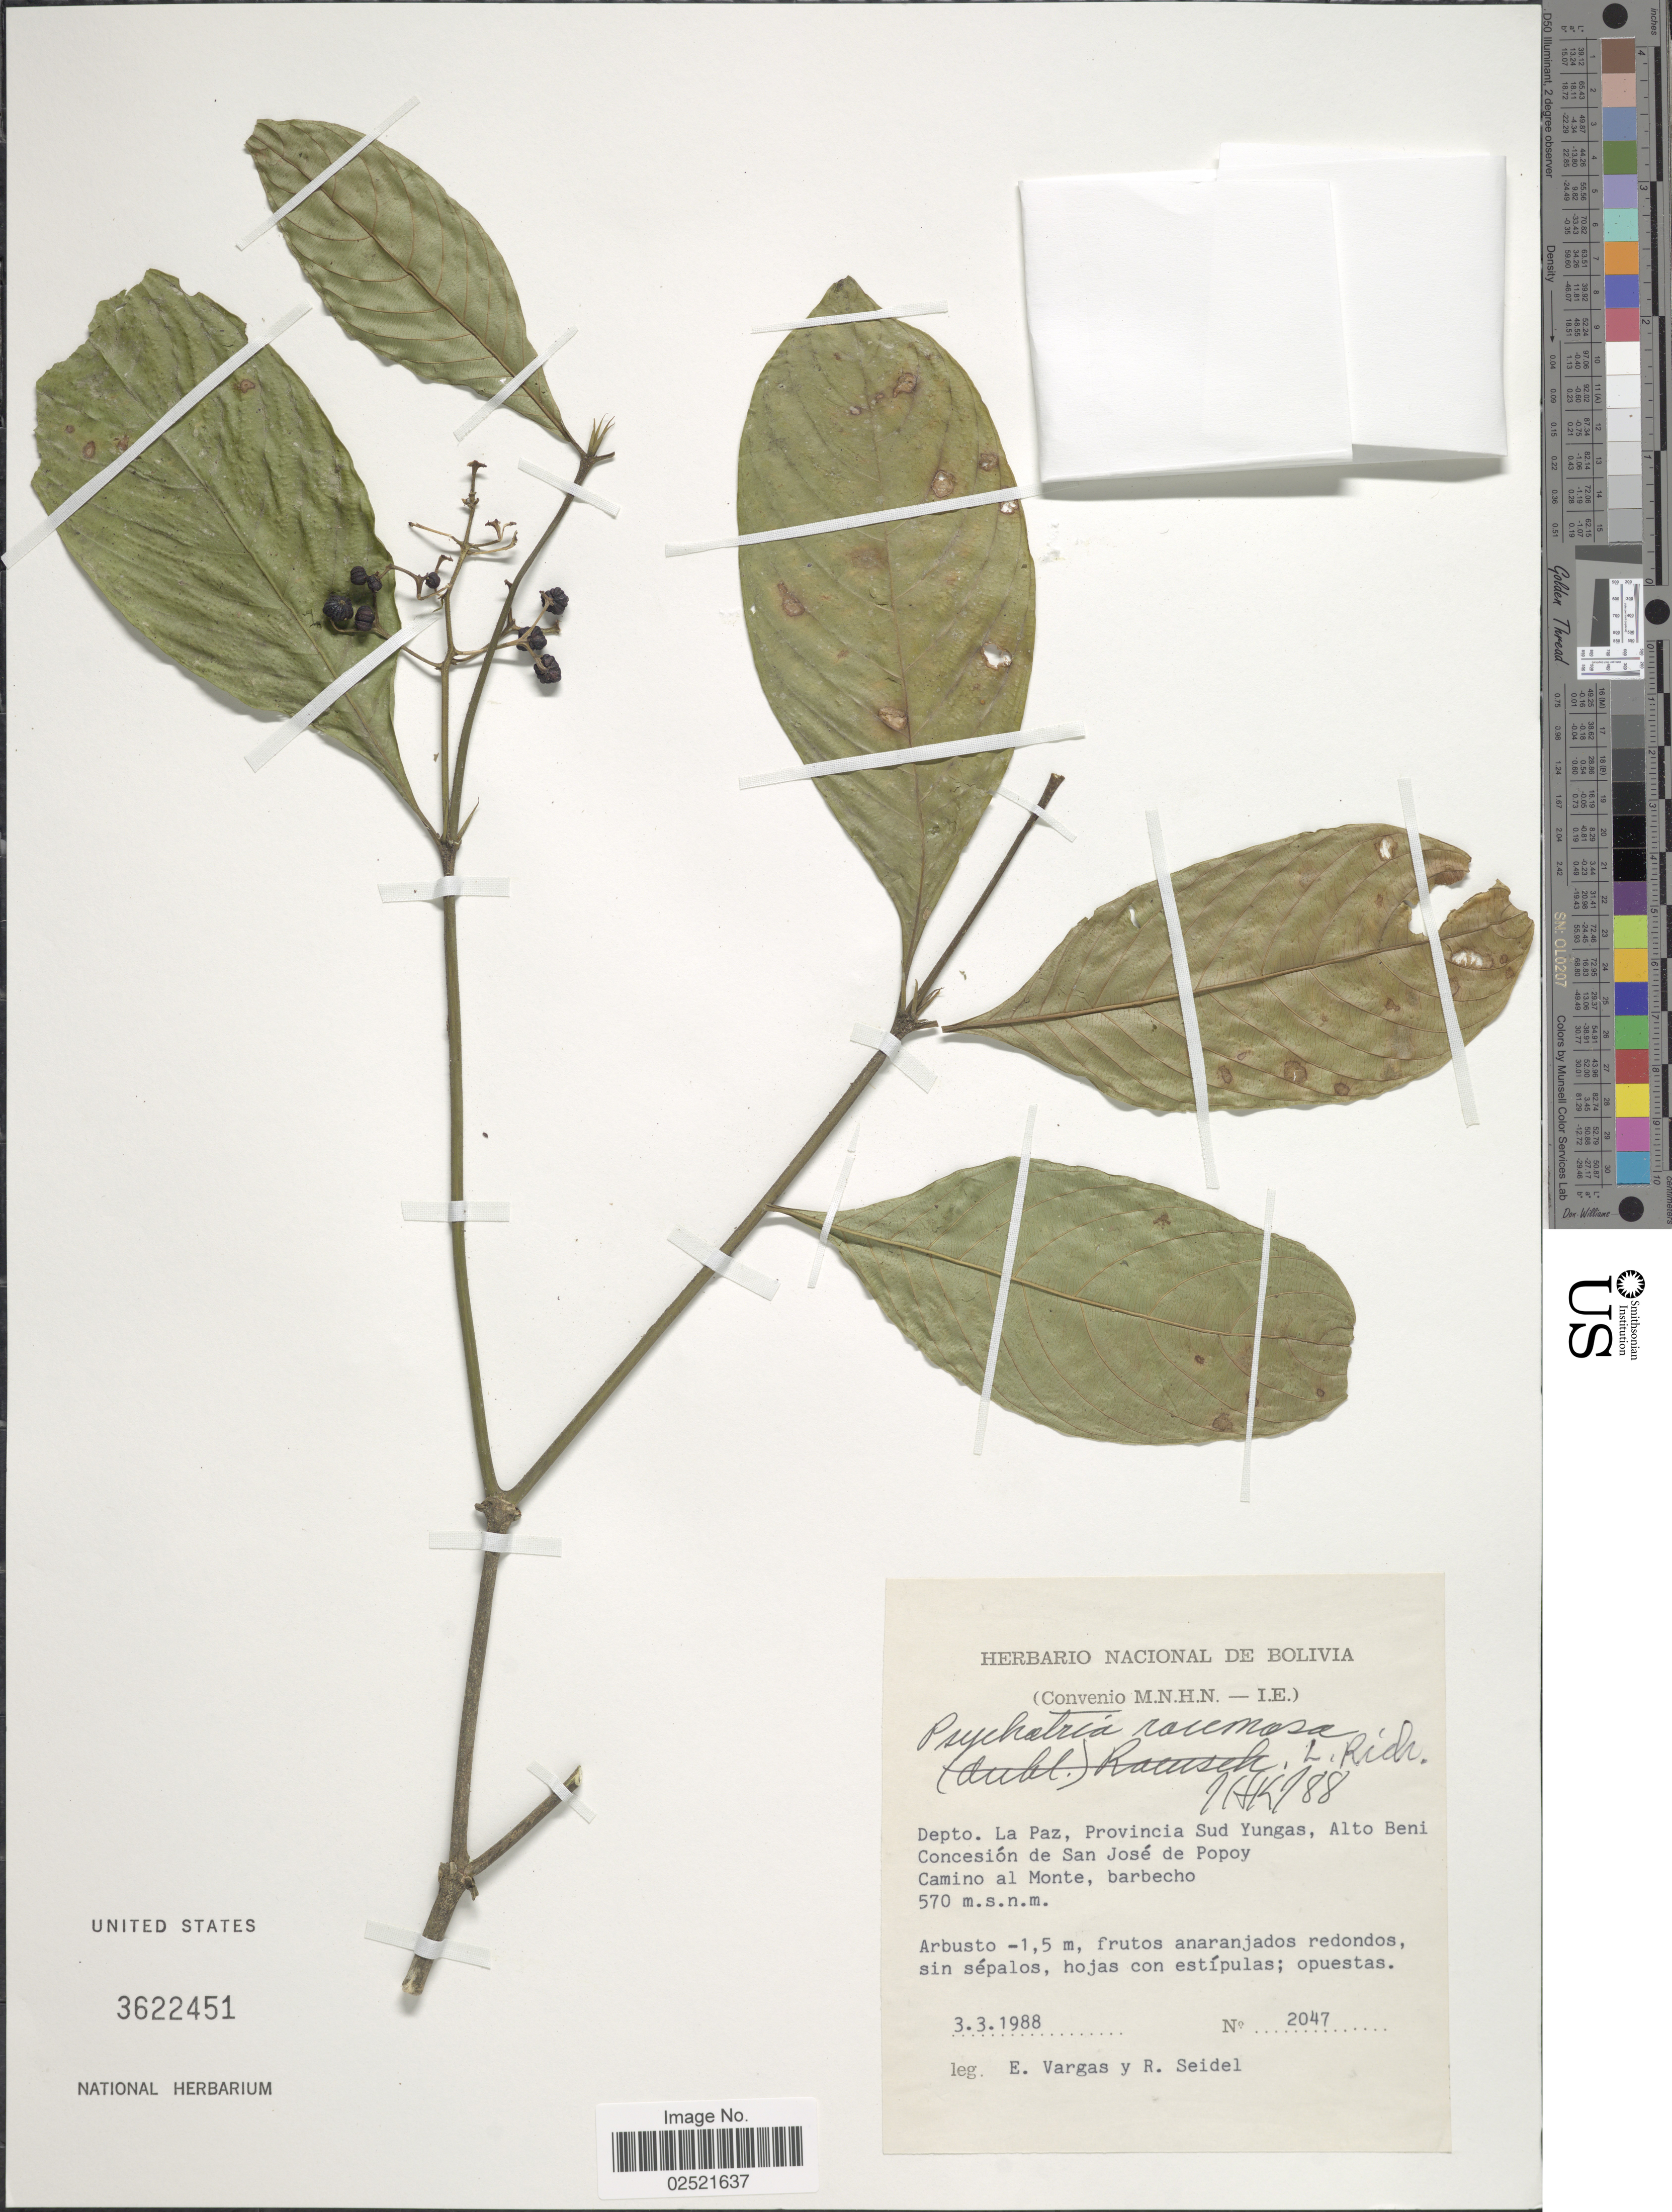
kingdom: Plantae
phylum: Tracheophyta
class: Magnoliopsida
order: Gentianales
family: Rubiaceae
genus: Psychotria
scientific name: Psychotria racemosa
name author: Rich.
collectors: E. Vargas & R. Seidel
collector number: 2047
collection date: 1988-03-03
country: Bolivia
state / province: La Paz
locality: Provincia Sud Yungas, Alto Beni, Concesion de San Jose de Popoy Camino al Monte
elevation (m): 570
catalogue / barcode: US 3622451